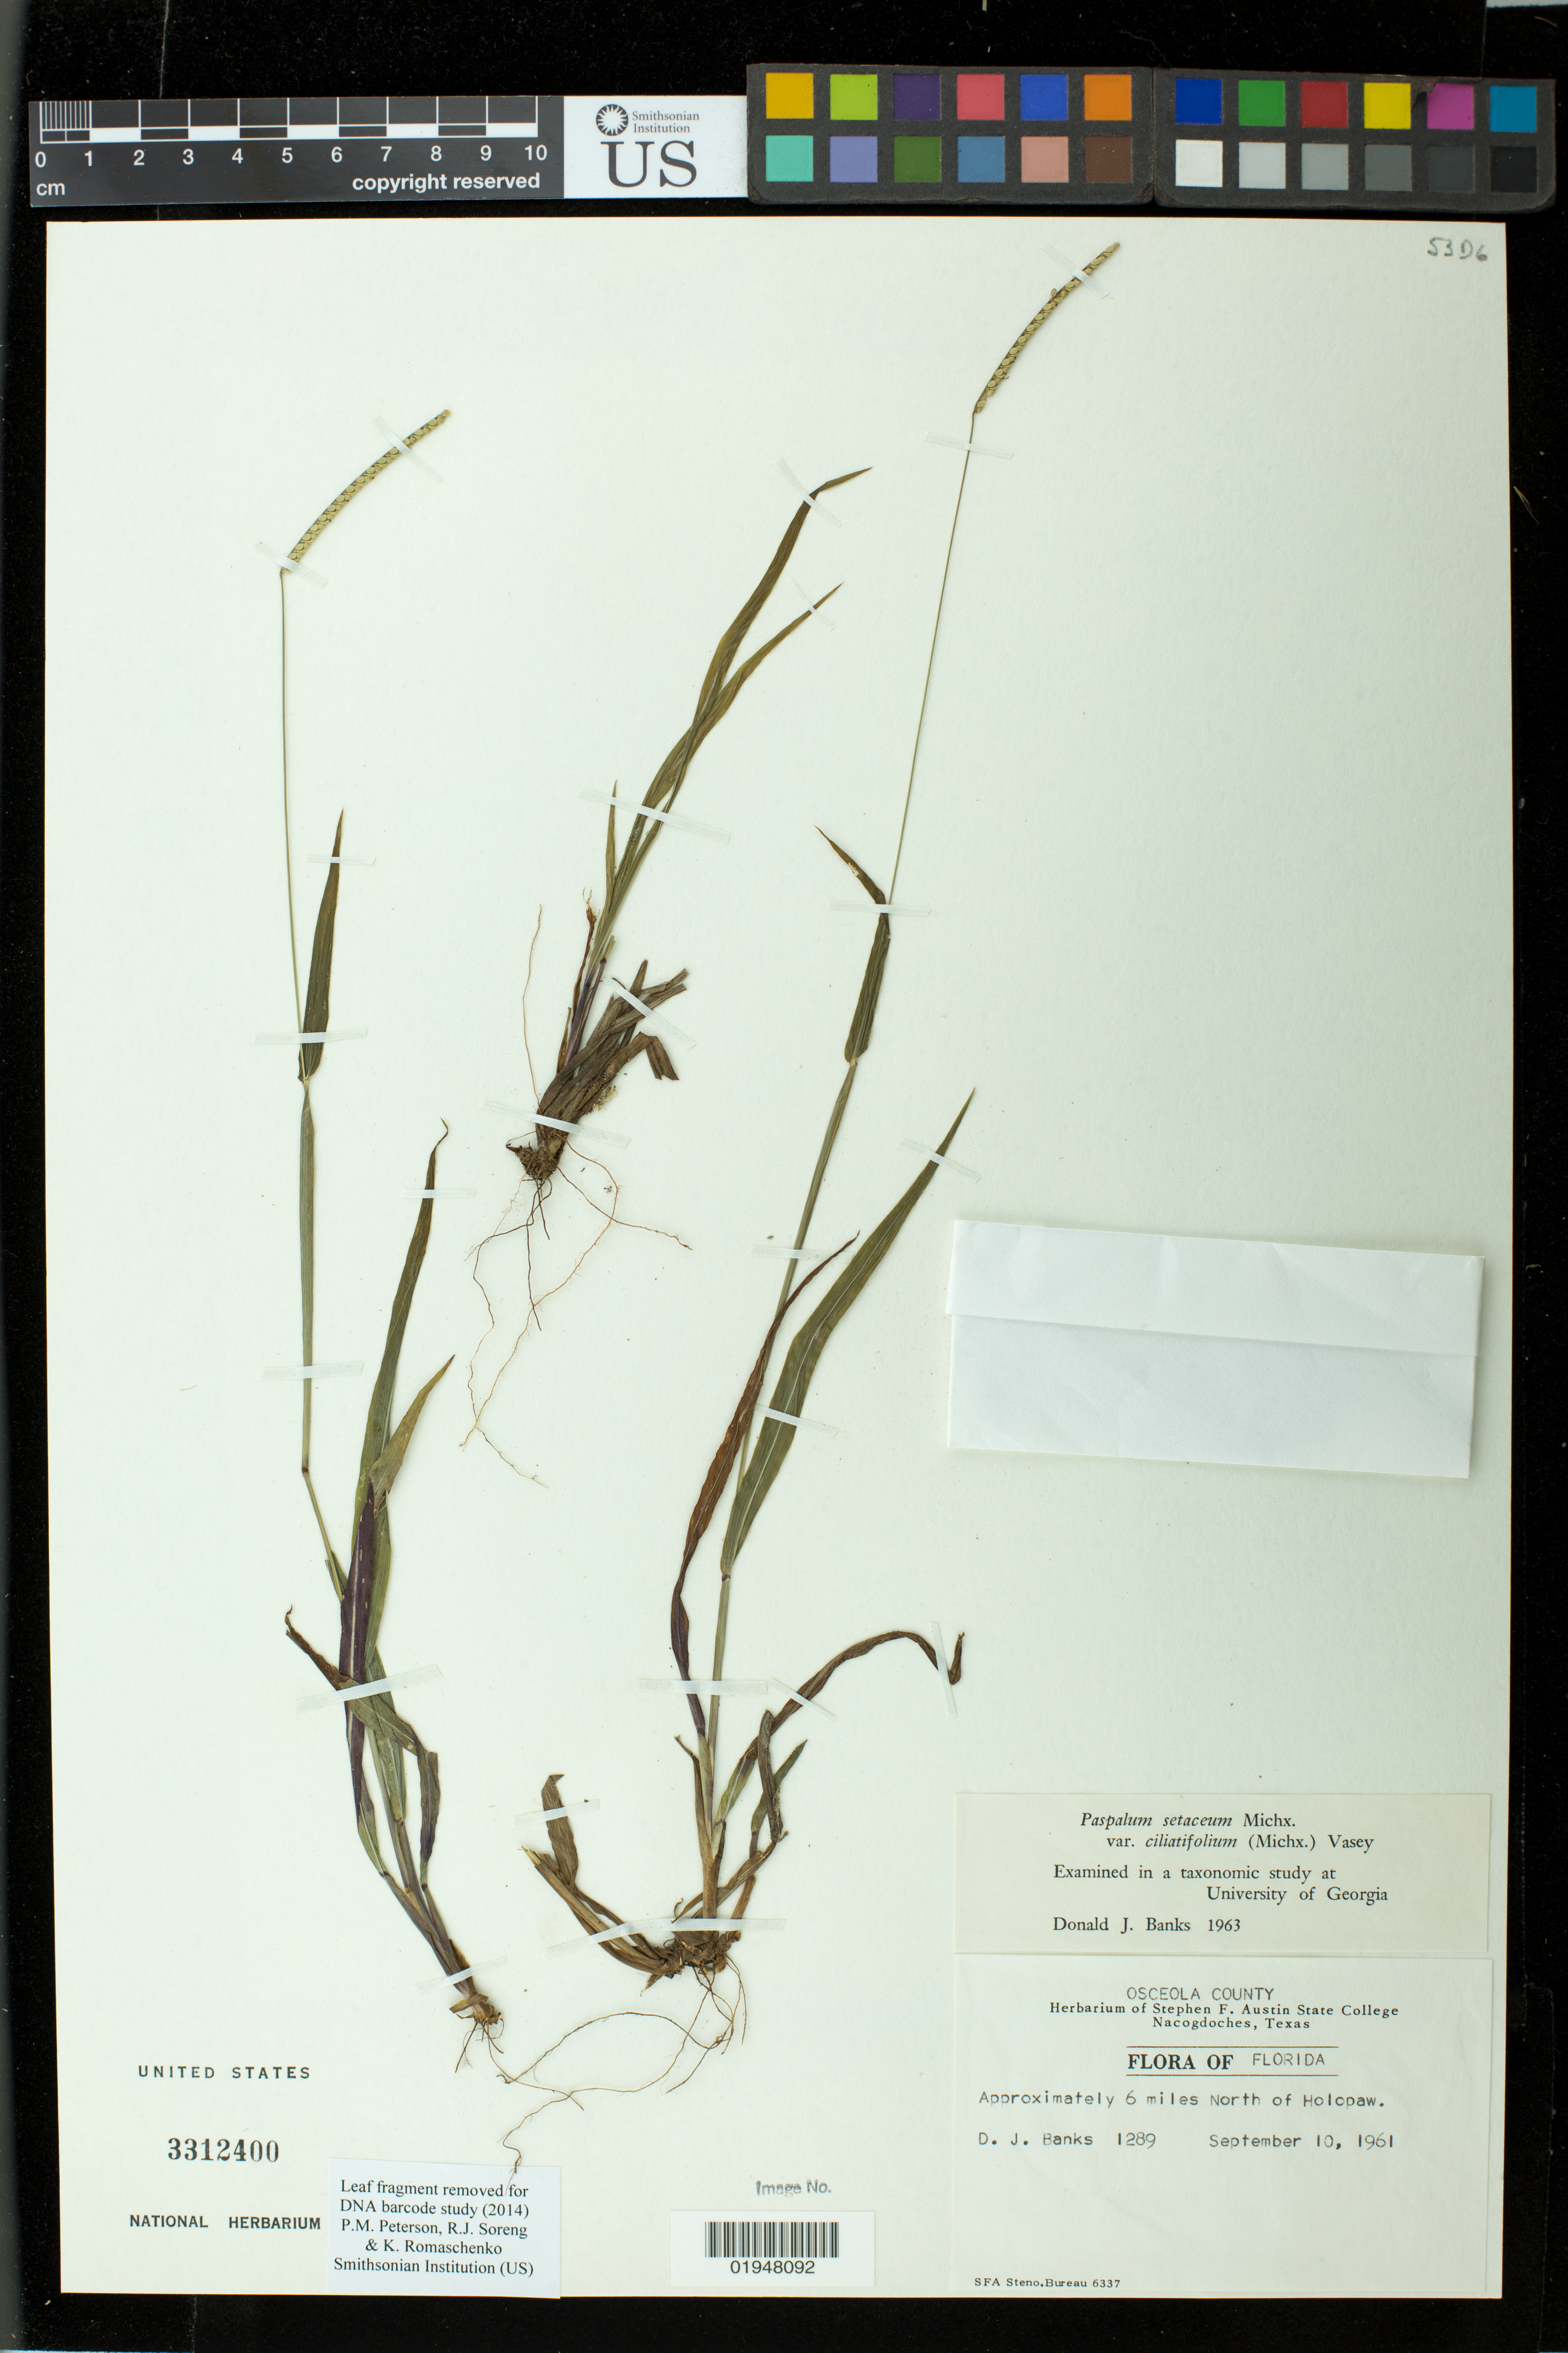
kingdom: Plantae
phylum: Tracheophyta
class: Liliopsida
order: Poales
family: Poaceae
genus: Paspalum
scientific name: Paspalum setaceum var. ciliatifolium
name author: (Michx.) Vasey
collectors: D. J. Banks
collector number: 1289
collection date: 1961-09-10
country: United States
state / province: Florida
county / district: Osceola County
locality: Approximately 6 miles North of Holopaw.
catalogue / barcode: US 3312400